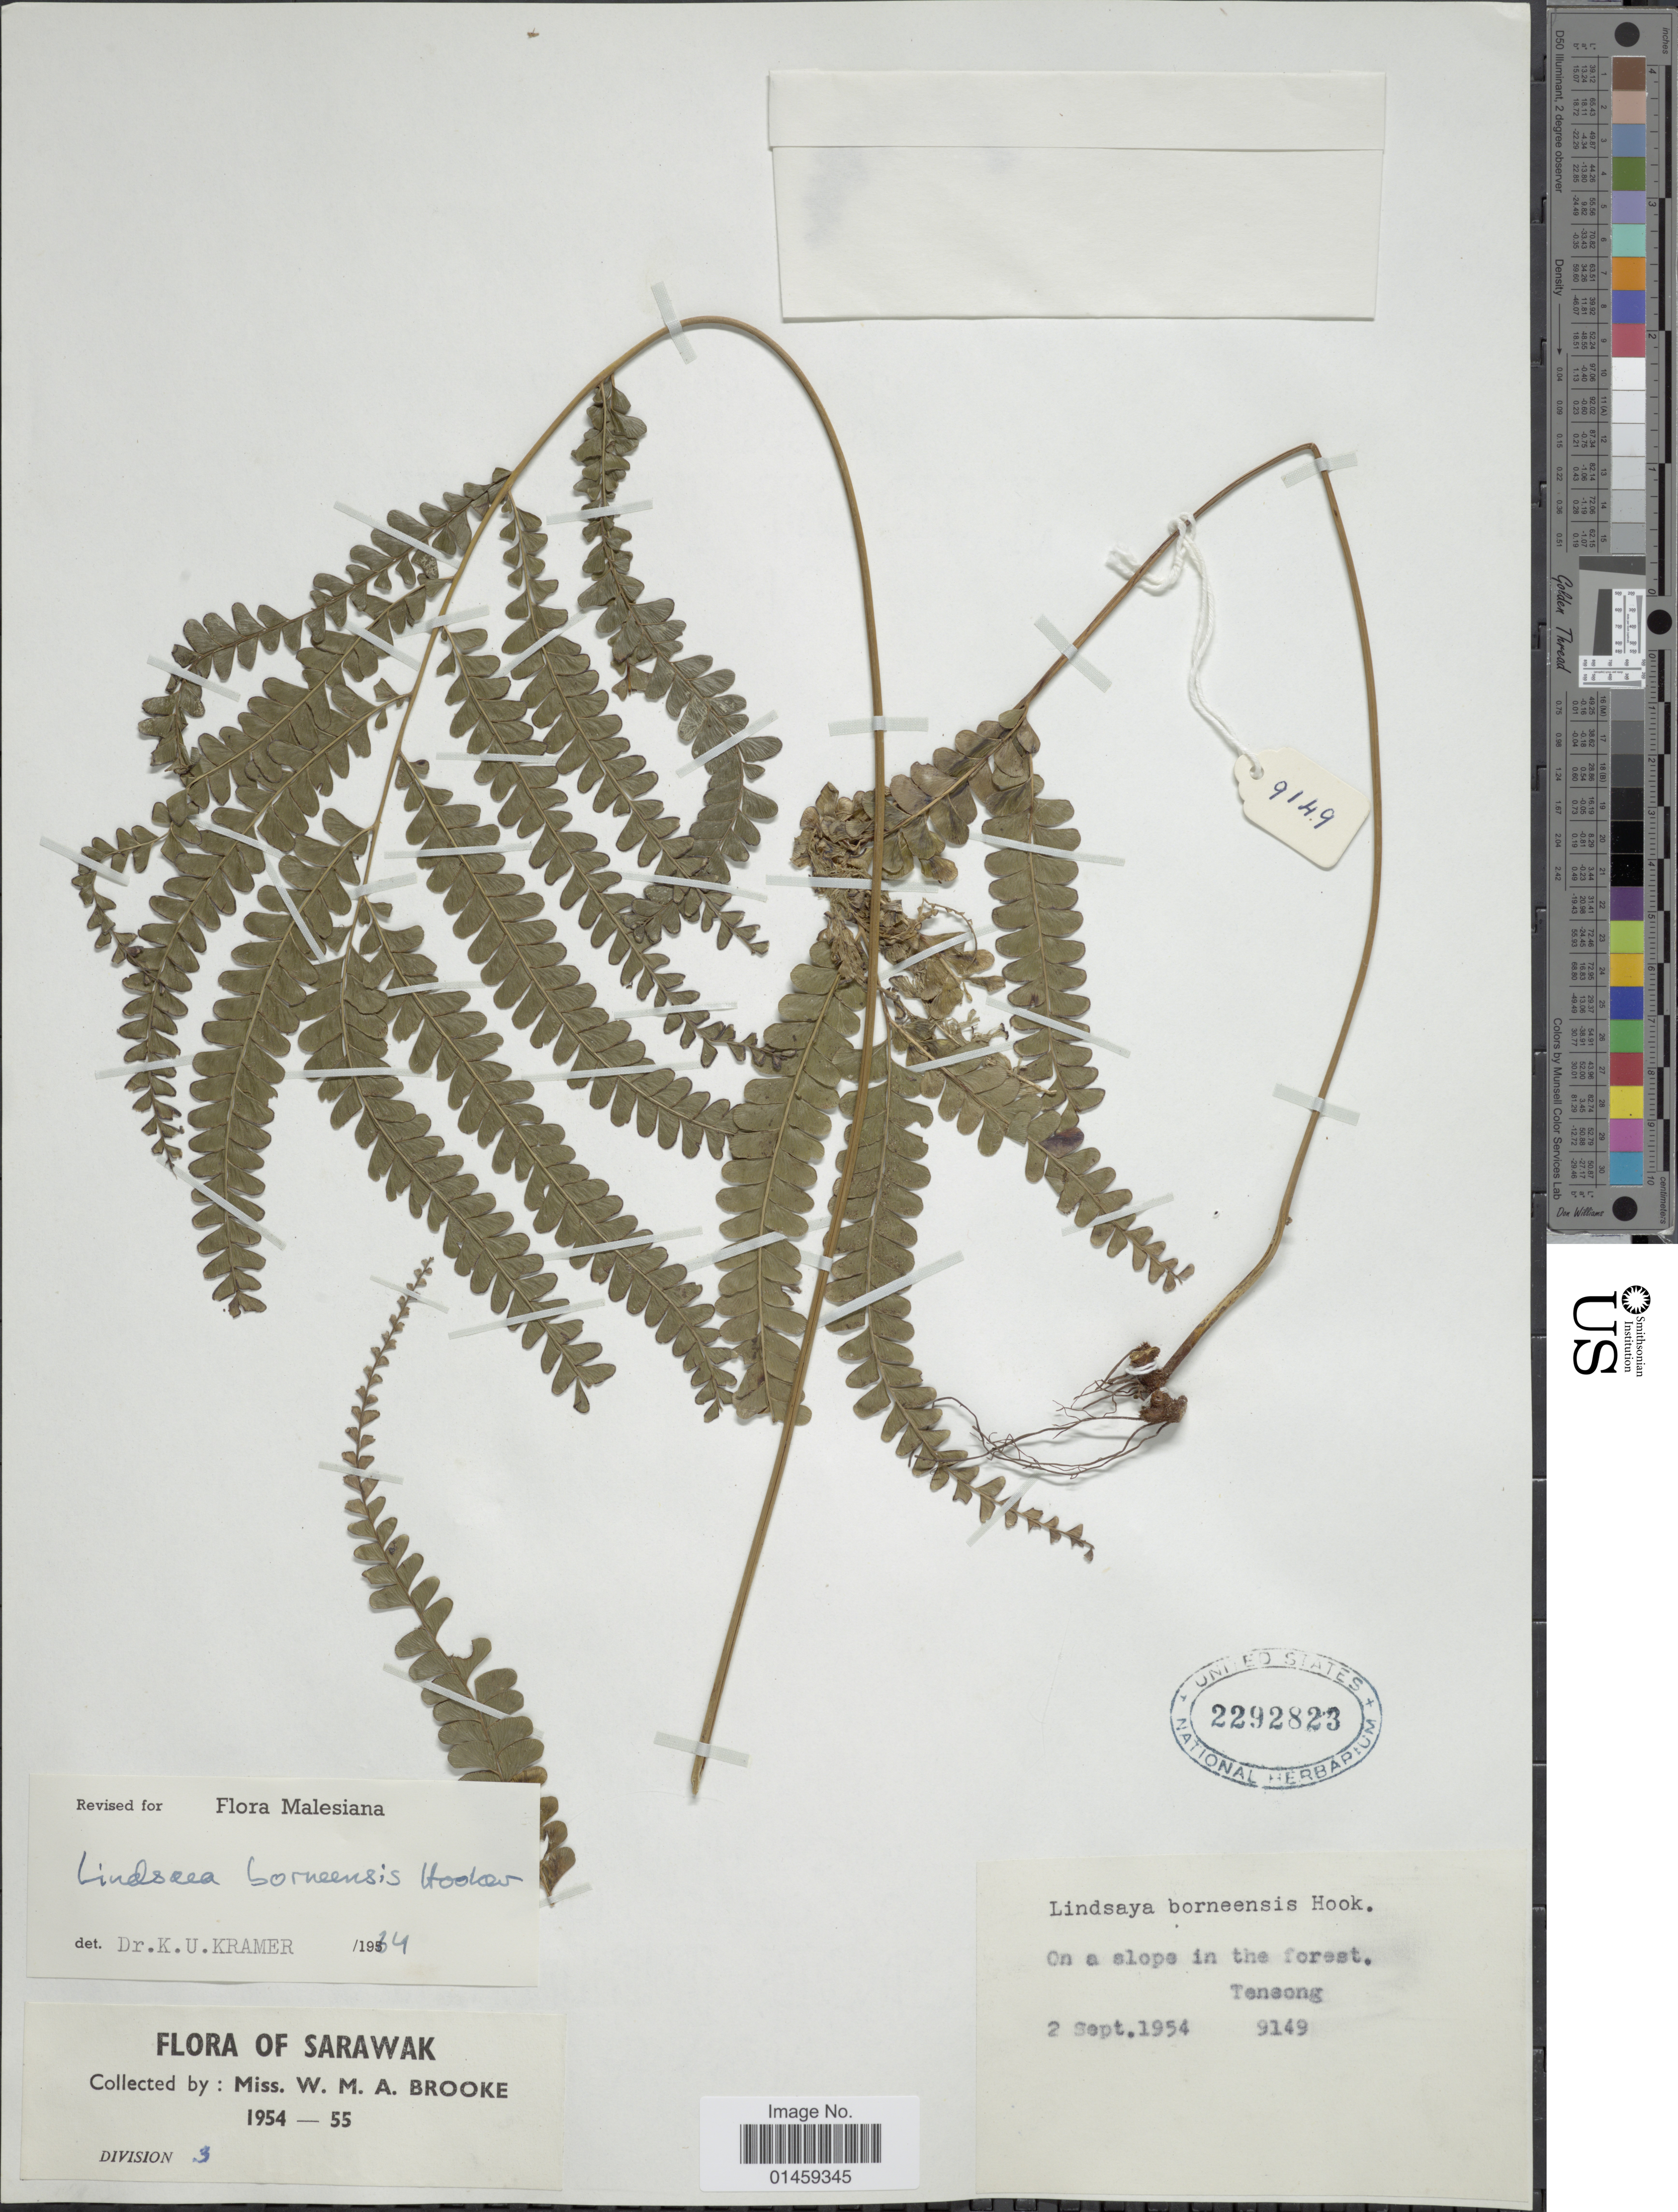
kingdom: Plantae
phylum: Tracheophyta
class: Polypodiopsida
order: Polypodiales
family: Lindsaeaceae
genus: Lindsaea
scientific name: Lindsaea borneensis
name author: Hook.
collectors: W. Brooke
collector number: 9149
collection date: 1954-09-02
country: Malaysia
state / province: Sarawak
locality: On a slope in the forest. Teneong.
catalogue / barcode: US 2292823